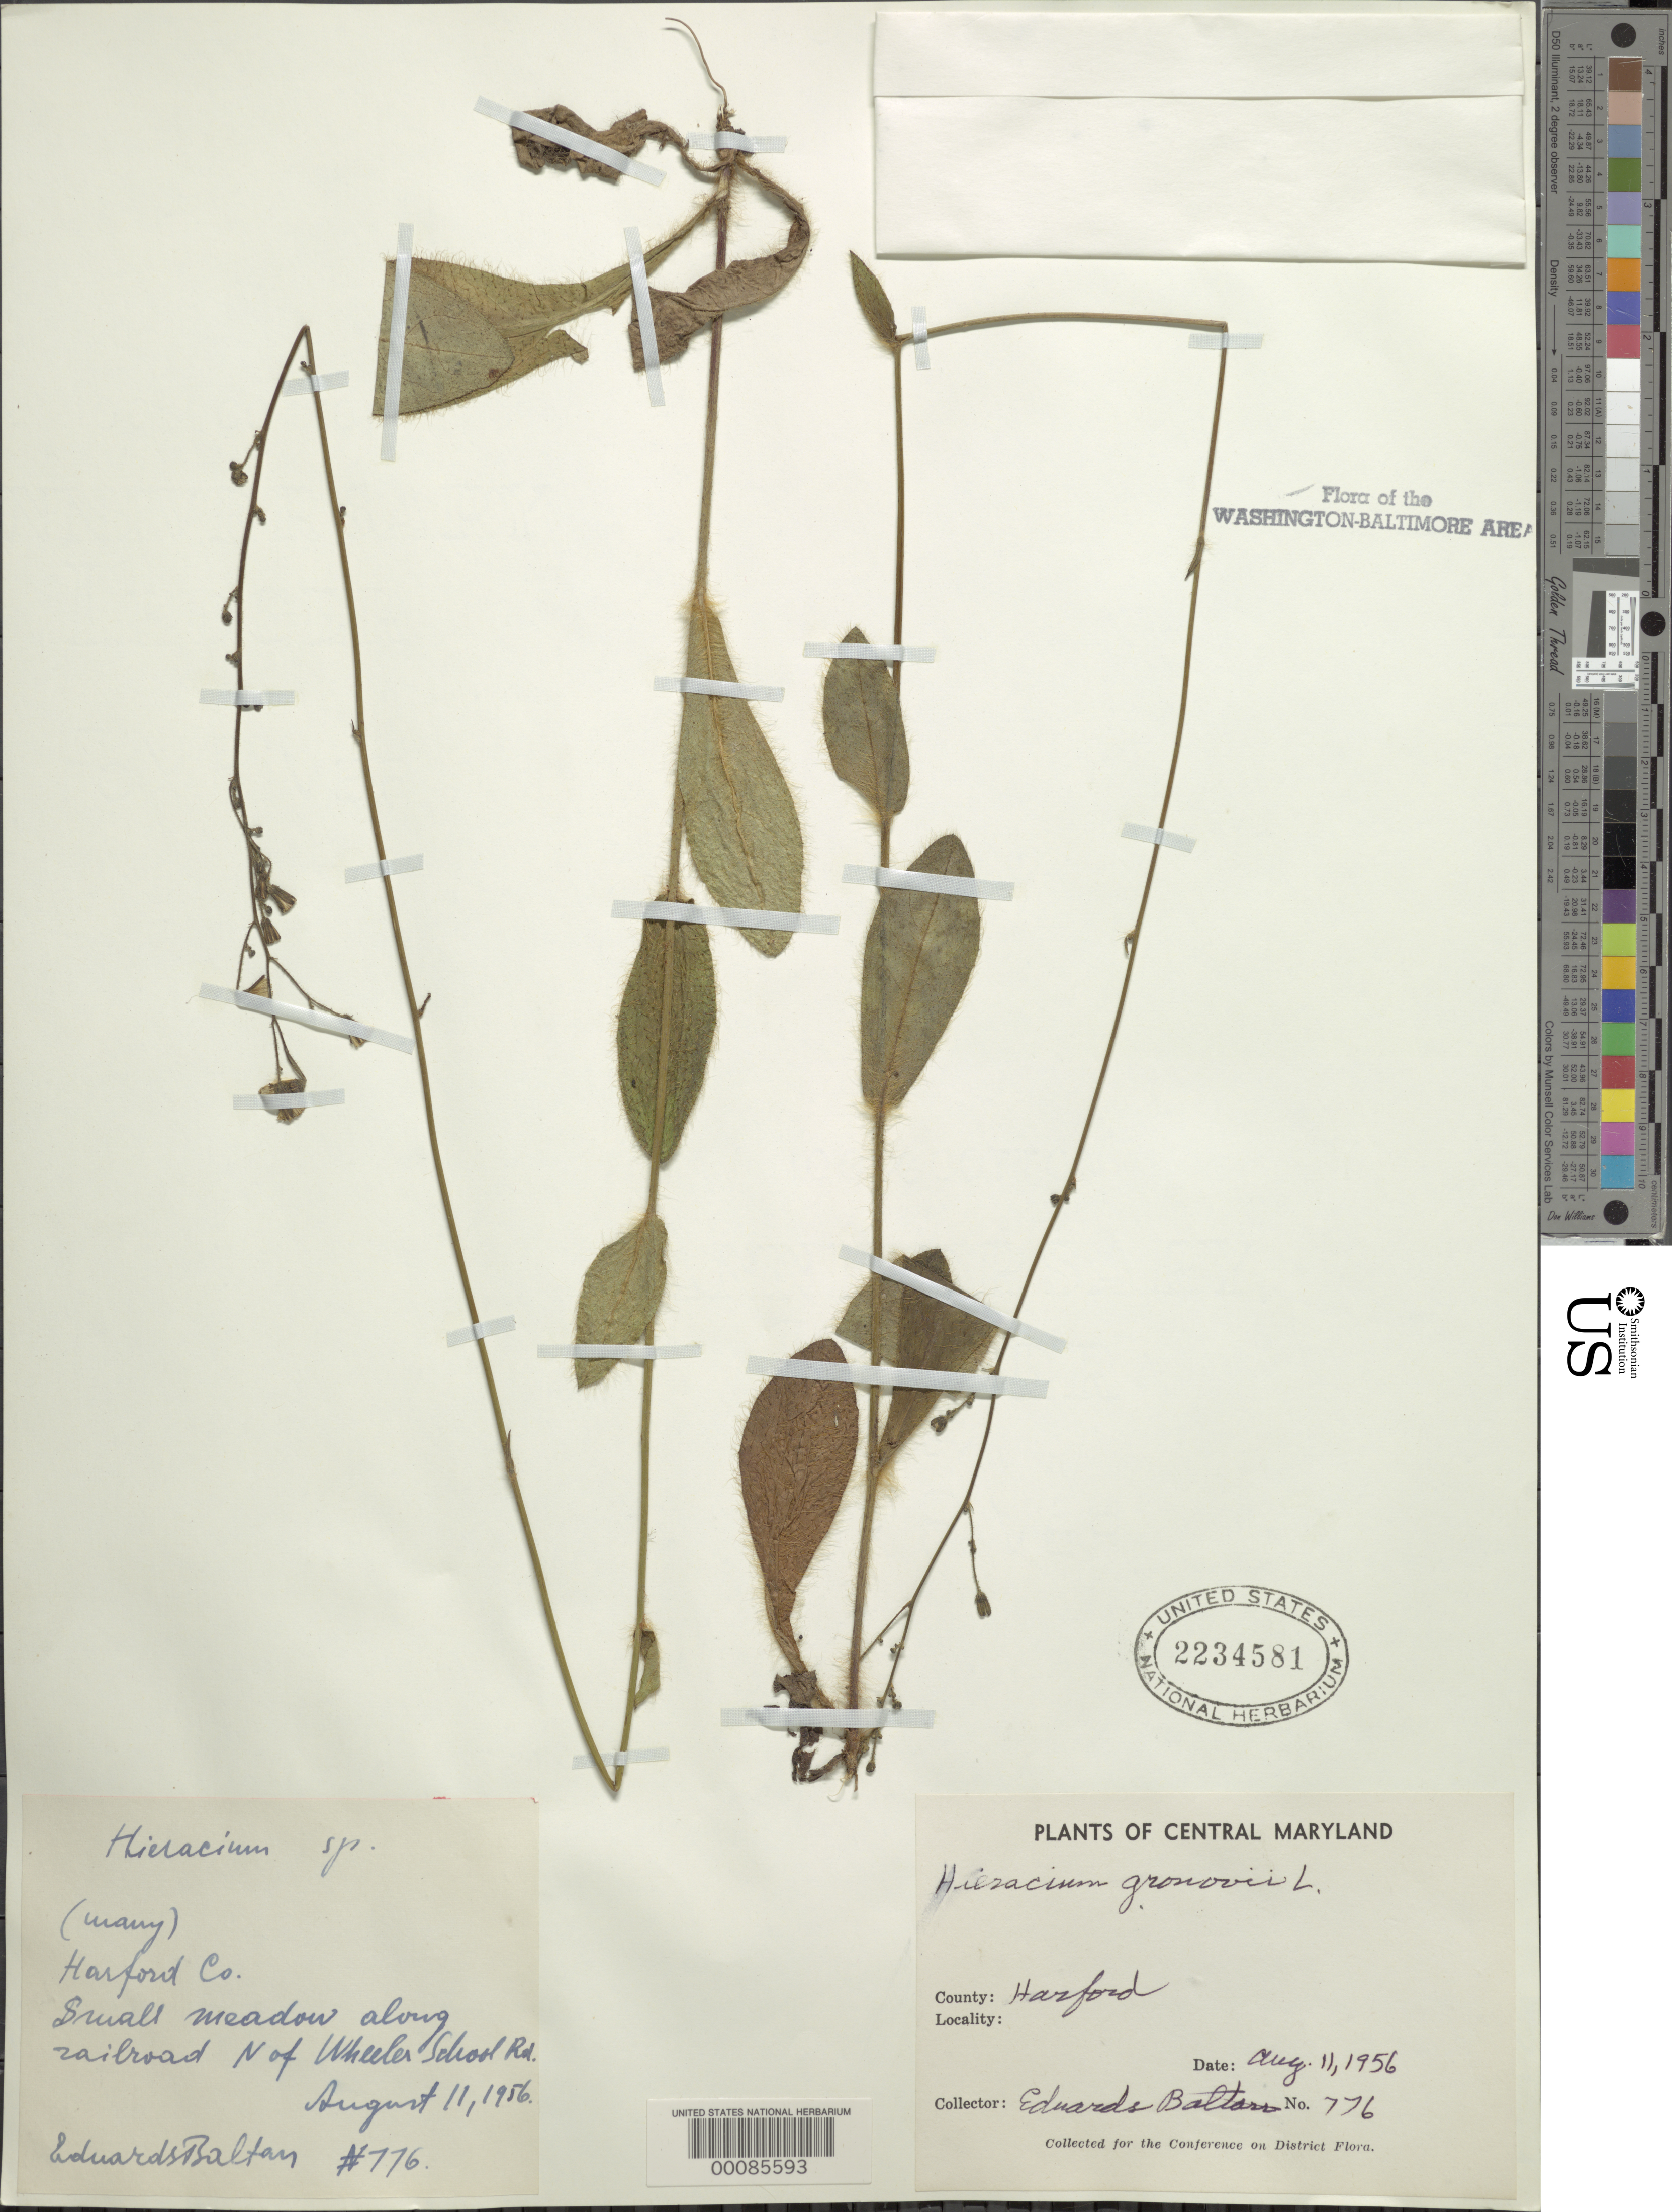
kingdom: Plantae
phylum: Tracheophyta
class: Magnoliopsida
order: Asterales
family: Asteraceae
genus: Hieracium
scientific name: Hieracium gronovii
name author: L.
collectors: E. Baltars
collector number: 776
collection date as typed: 11 Aug 1956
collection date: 1956-08-11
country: United States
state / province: Maryland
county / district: Harford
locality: North of Wheeler School Road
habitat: Meadow alnog railroad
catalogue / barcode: US 2234581